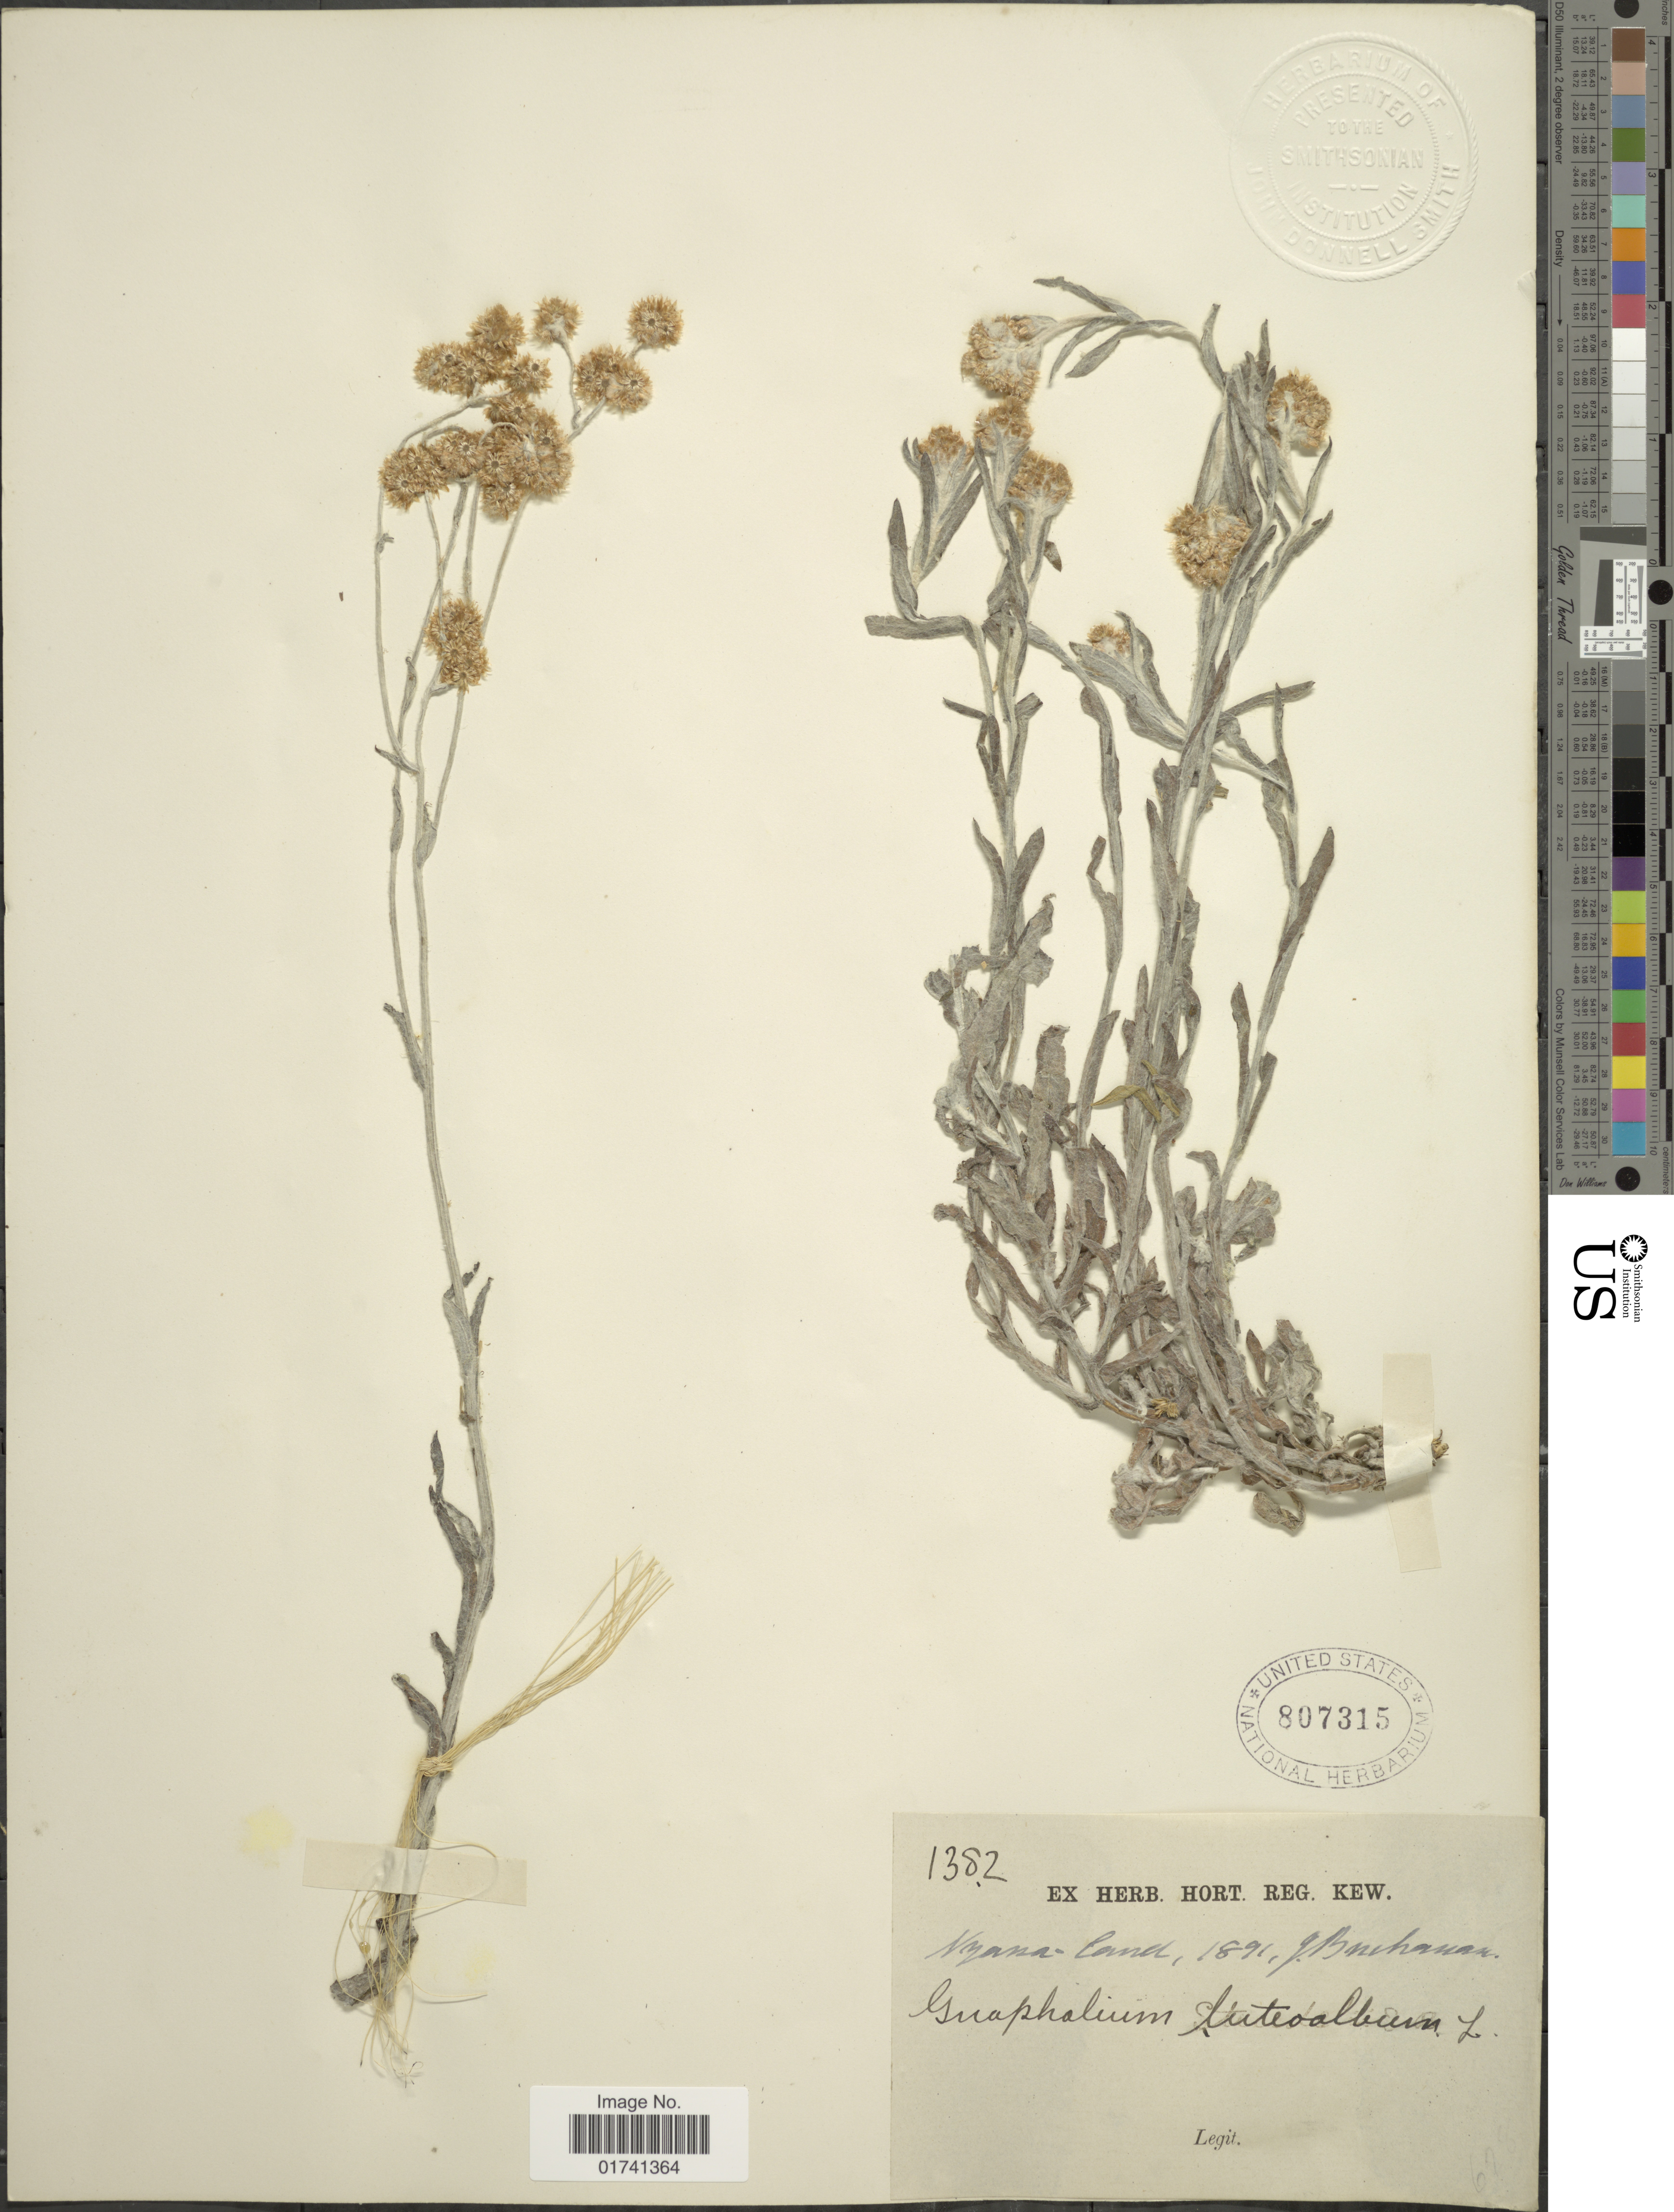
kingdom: Plantae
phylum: Tracheophyta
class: Magnoliopsida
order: Asterales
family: Asteraceae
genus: Laphangium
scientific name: Laphangium luteoalbum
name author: (L.) Tzvelev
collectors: J. Buchanan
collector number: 1382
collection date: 1891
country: Malawi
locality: Nyassa-land.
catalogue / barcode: US 807315